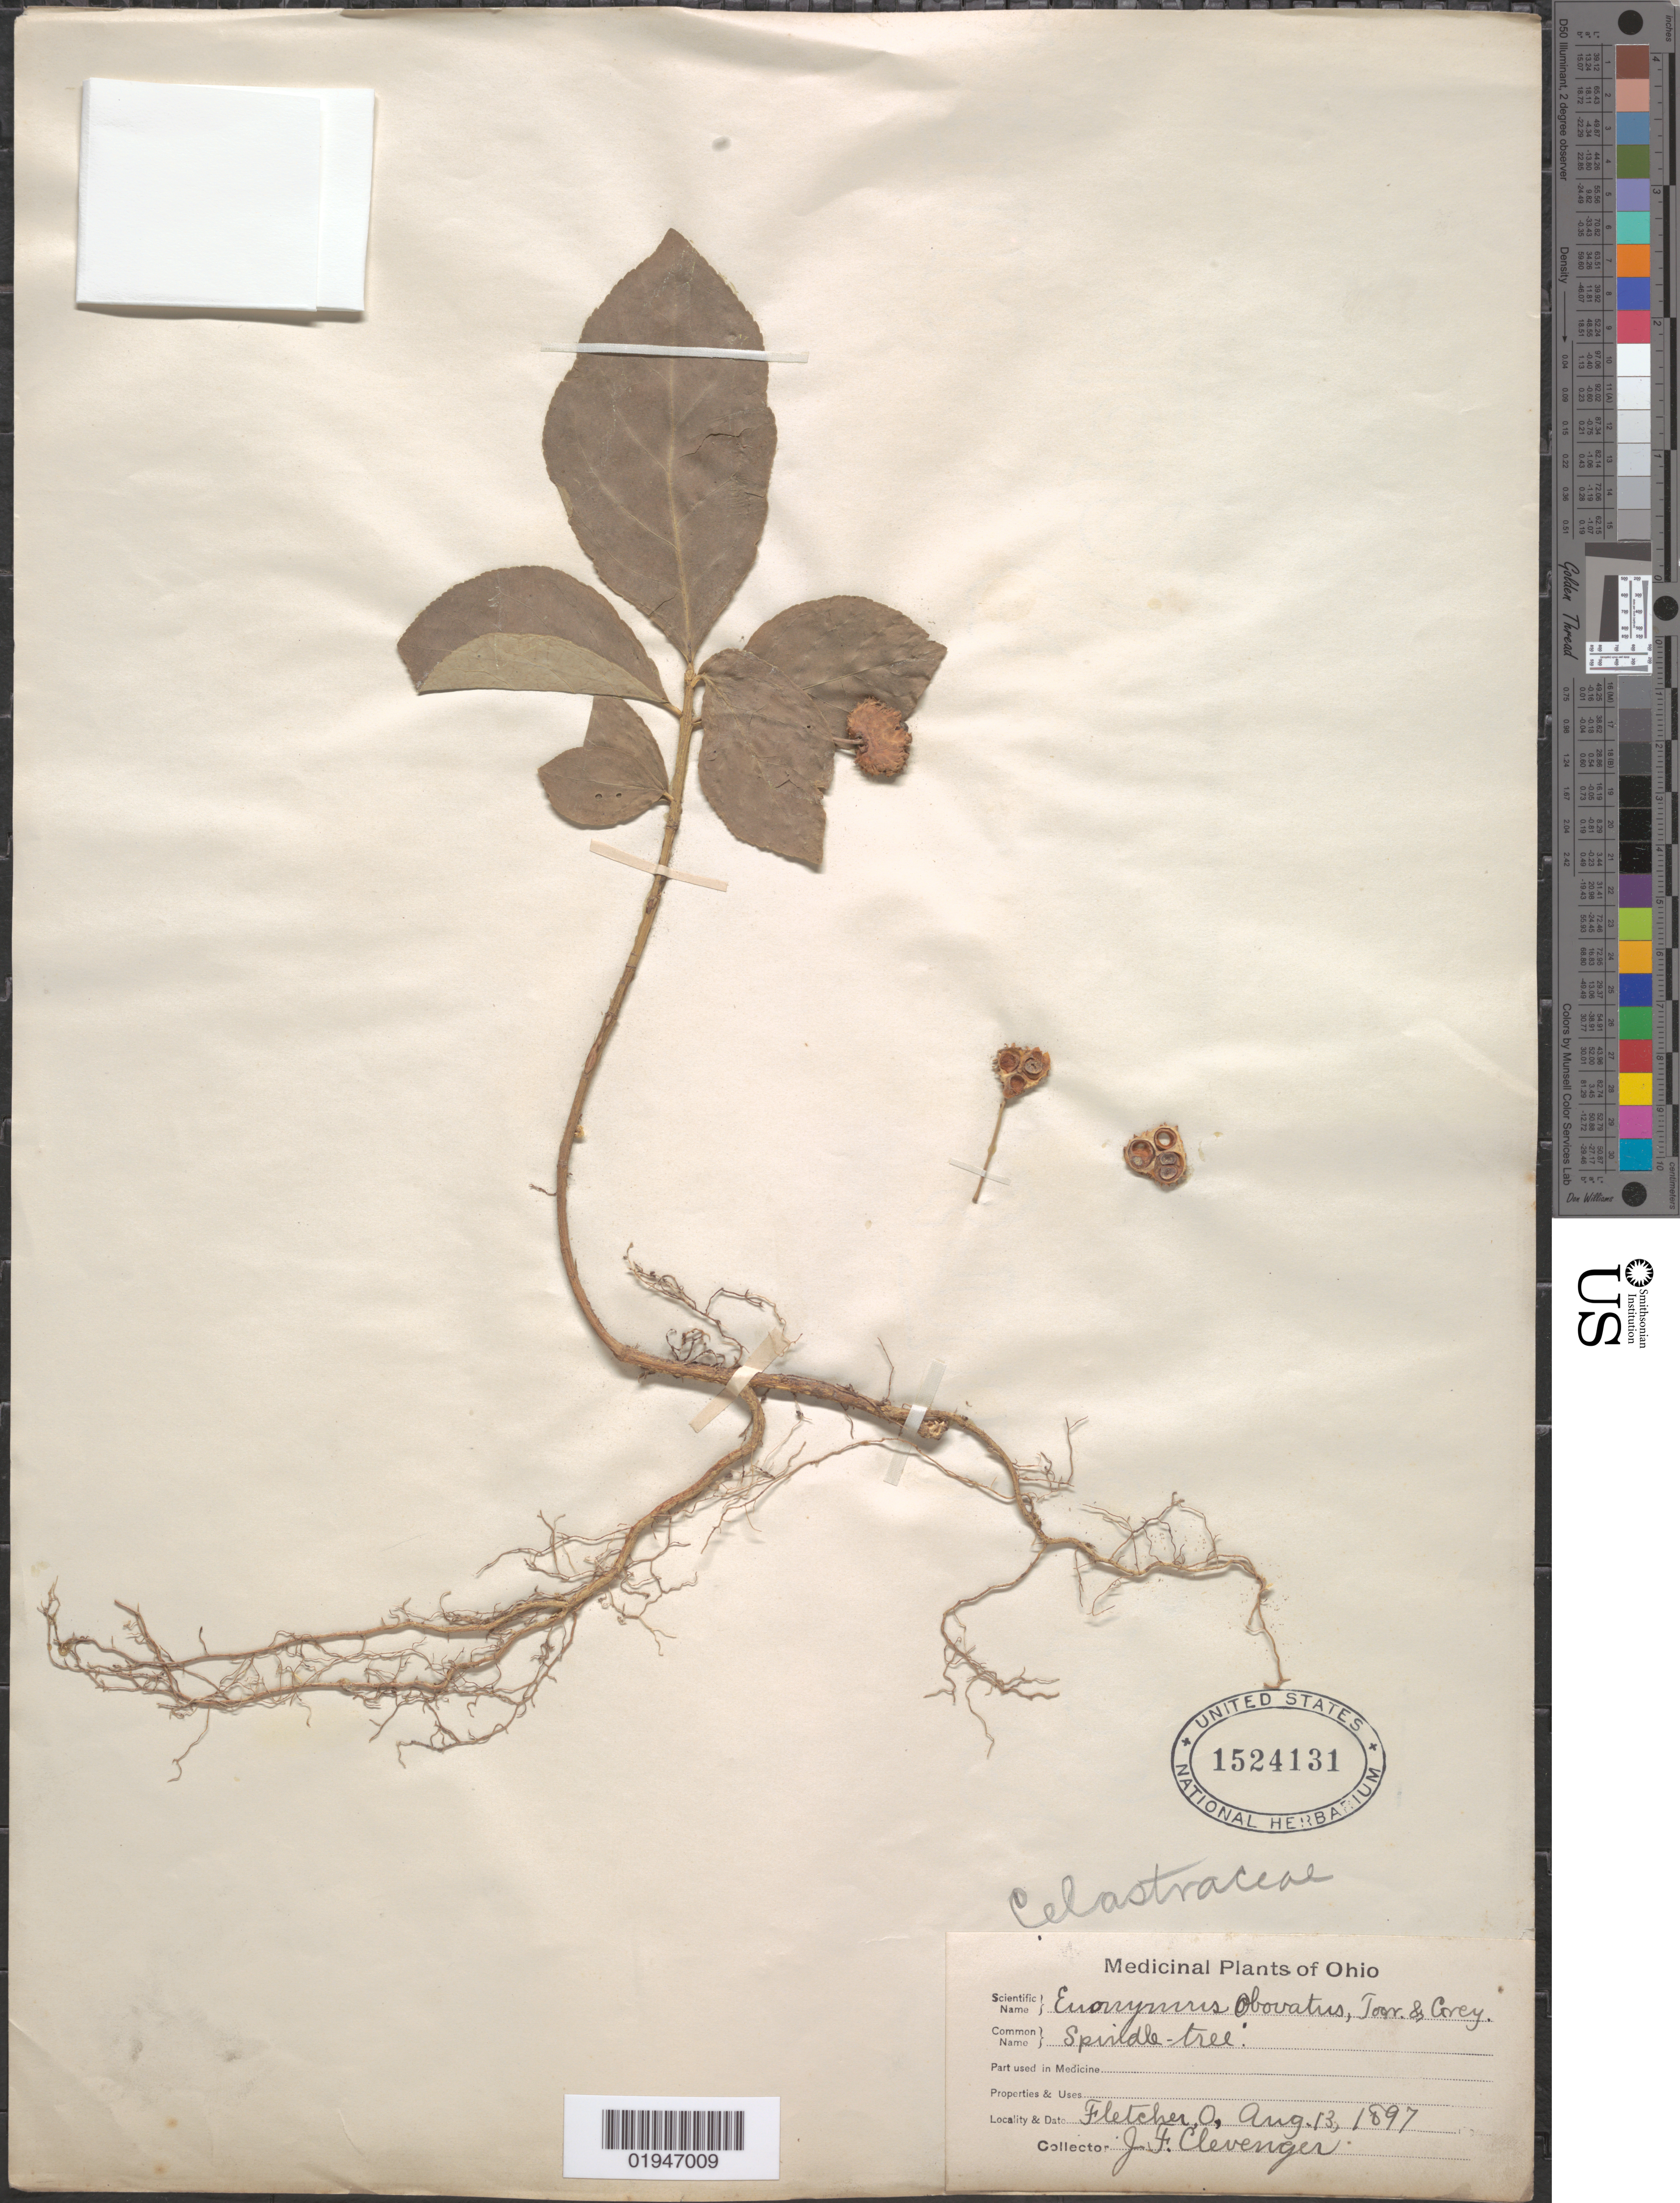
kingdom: Plantae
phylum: Tracheophyta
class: Magnoliopsida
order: Celastrales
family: Celastraceae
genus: Euonymus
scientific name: Euonymus obovatus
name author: Nutt.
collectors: J. F. Clevenger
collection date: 1897-08-13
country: United States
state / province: Ohio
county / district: Miami County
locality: Fletcher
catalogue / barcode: US 1524131